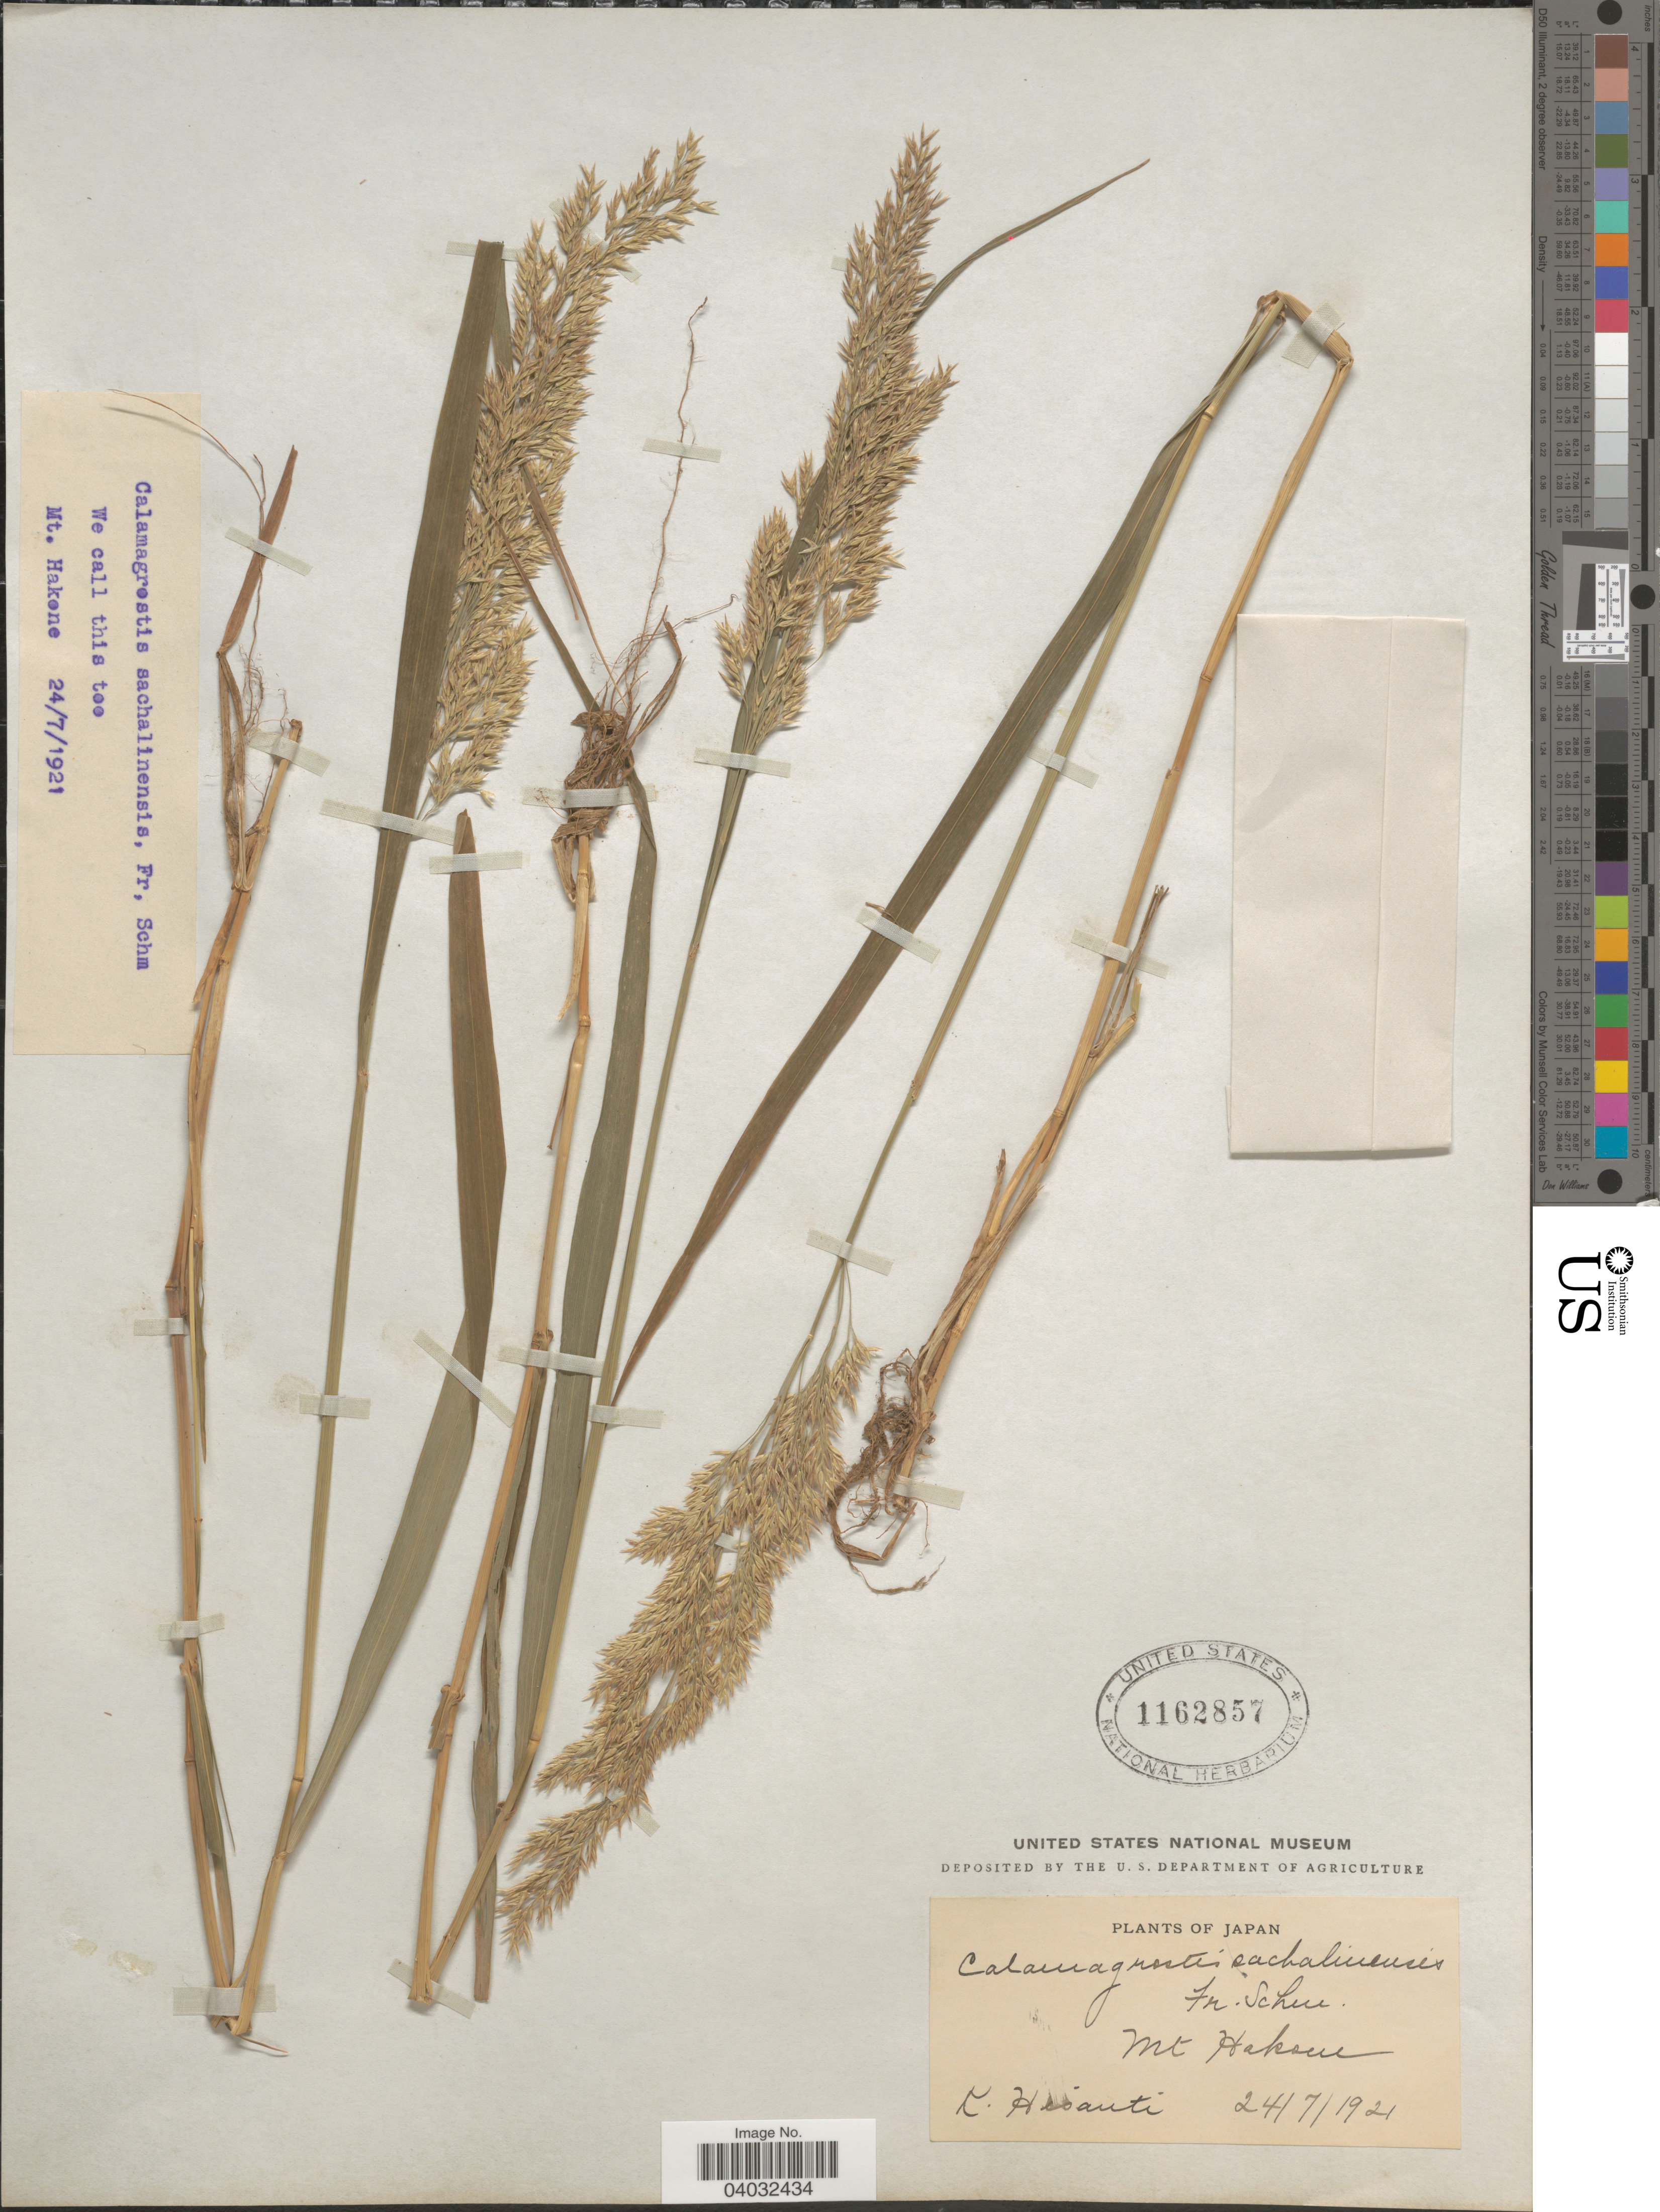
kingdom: Plantae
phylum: Tracheophyta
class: Liliopsida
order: Poales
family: Poaceae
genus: Calamagrostis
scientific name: Calamagrostis sachalinensis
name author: F. Schmidt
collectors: K. Hisauti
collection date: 1921-07-24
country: Japan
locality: Mt. Hakone.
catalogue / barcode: US 1162857